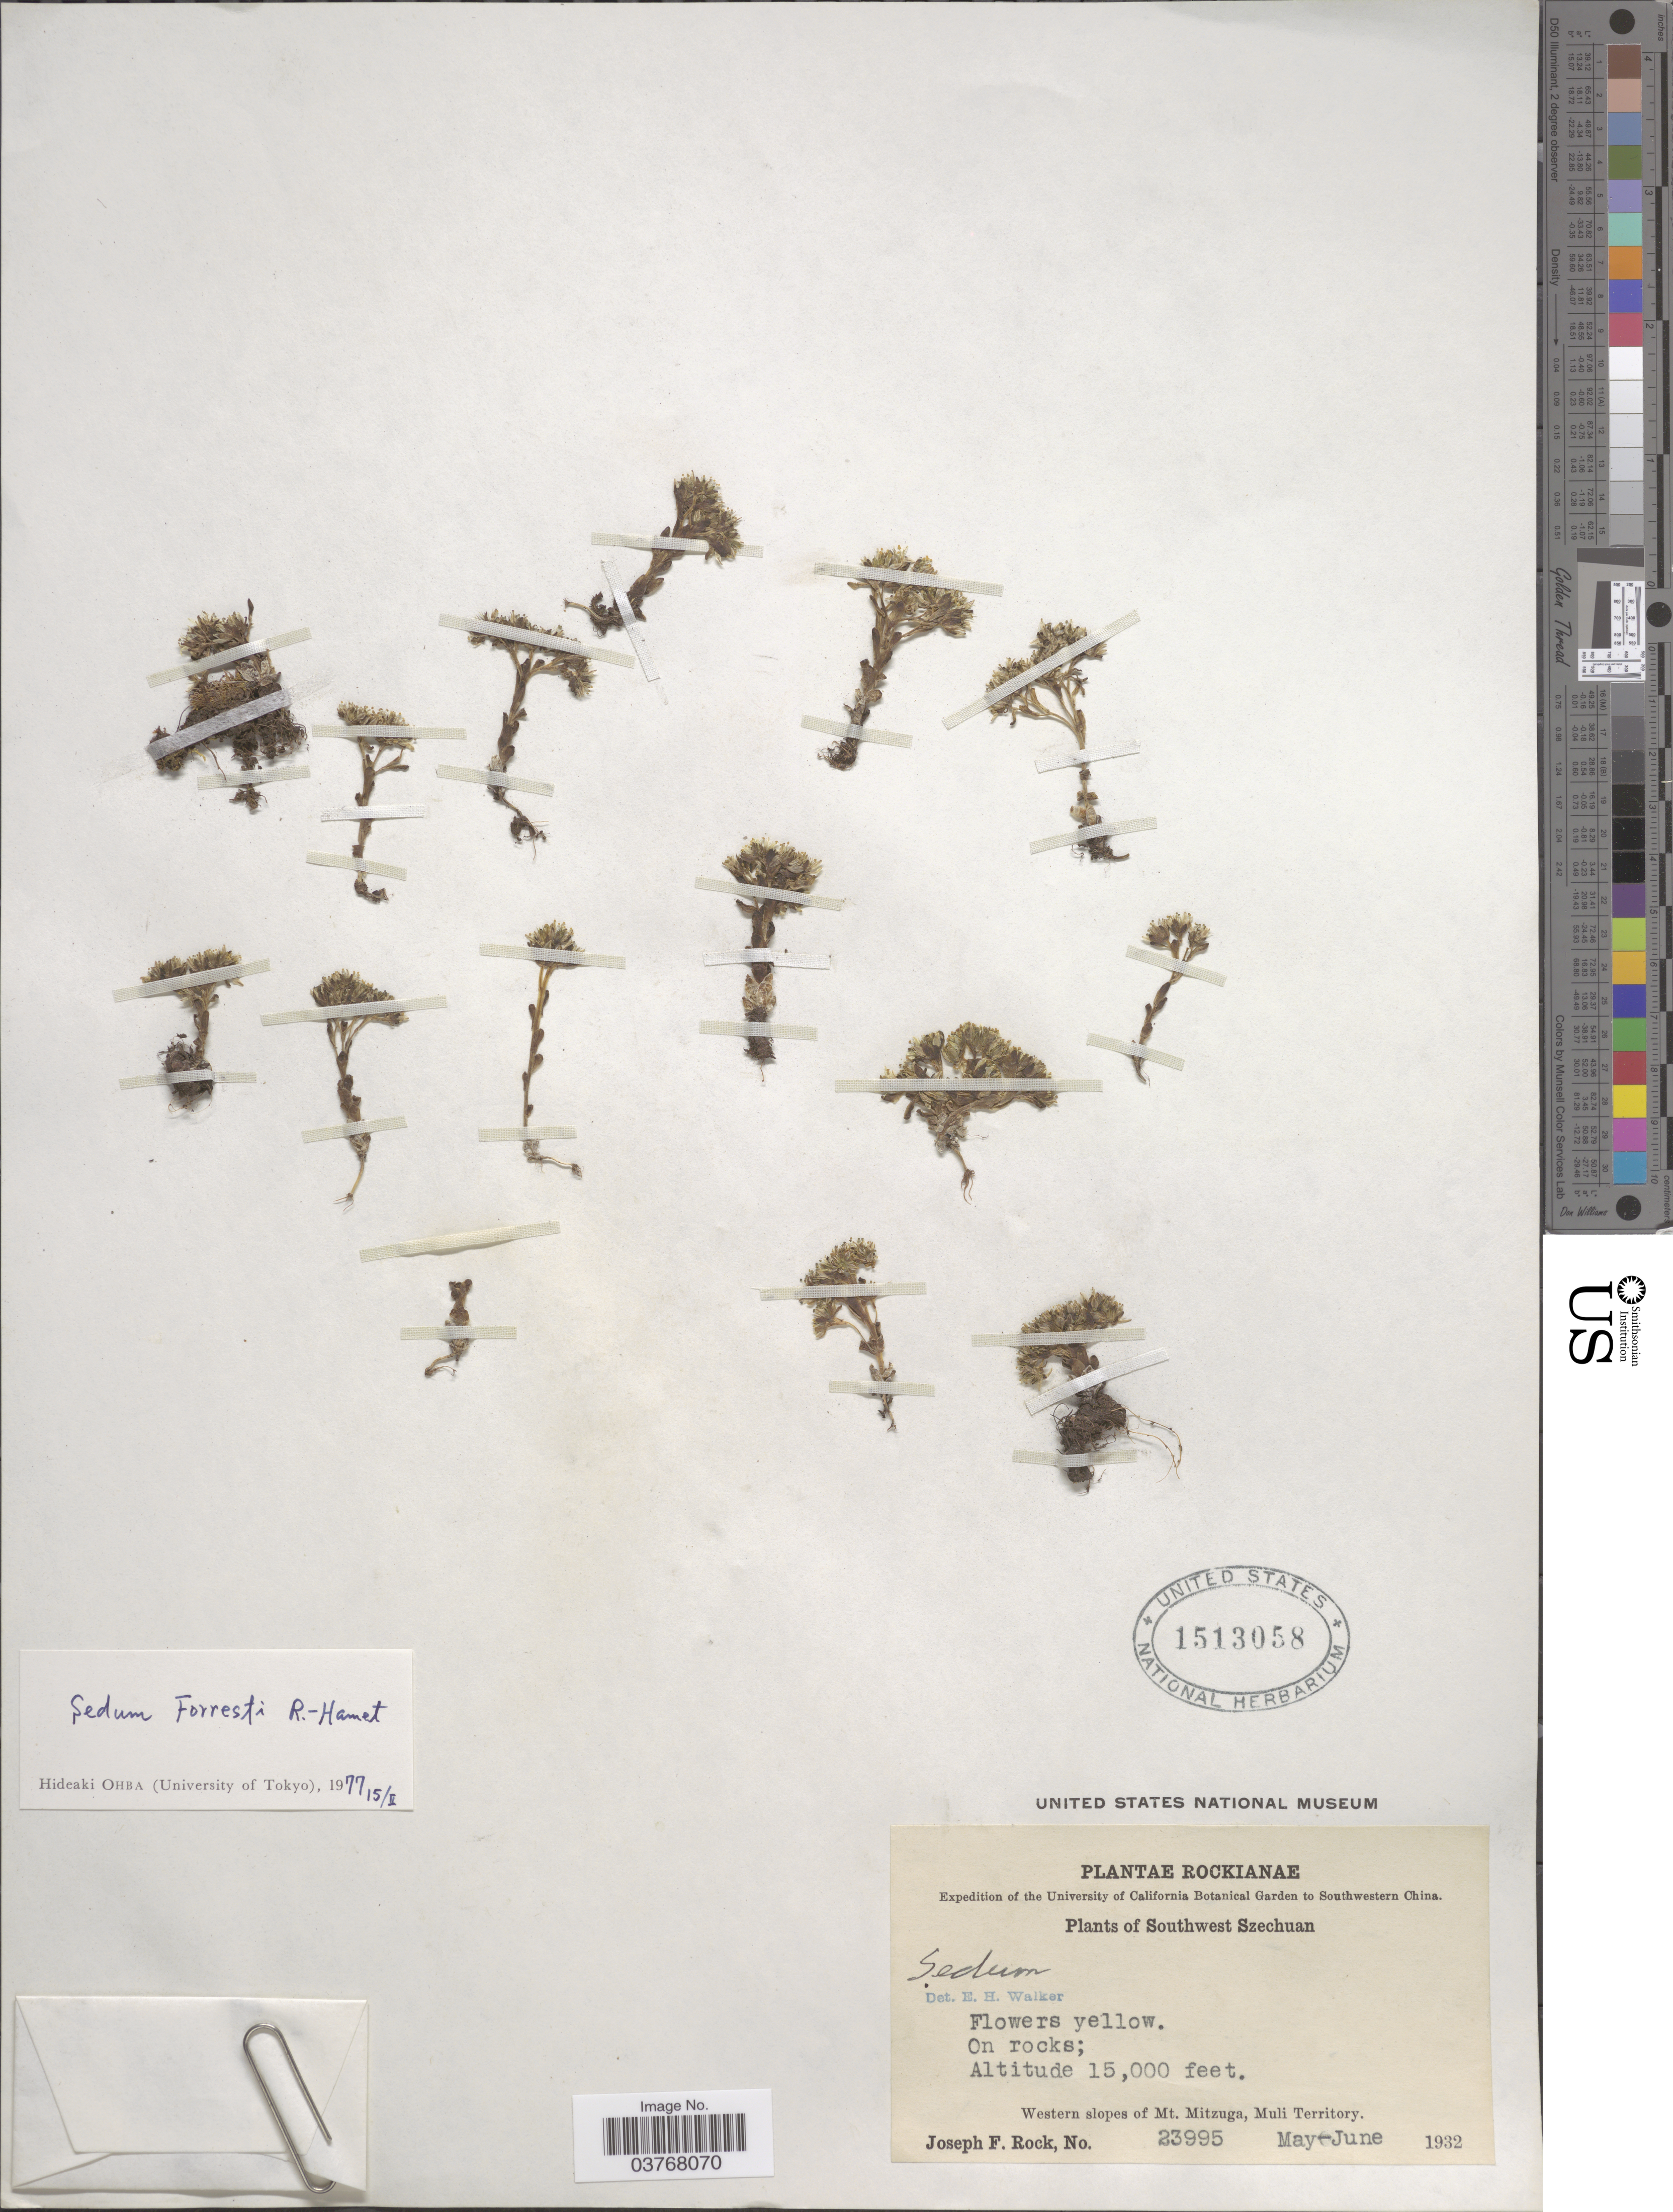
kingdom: Plantae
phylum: Tracheophyta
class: Magnoliopsida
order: Saxifragales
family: Crassulaceae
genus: Rhodiola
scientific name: Rhodiola forrestii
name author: (Raym.-Hamet) S.H. Fu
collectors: J. F. Rock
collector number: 23995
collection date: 1932-05/1932-06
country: China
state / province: Sichuan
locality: Southwestern China. Southwest Szechuan. Western slopes of Mt. Mitzuga, Muli Territory.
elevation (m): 4572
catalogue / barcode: US 1513058